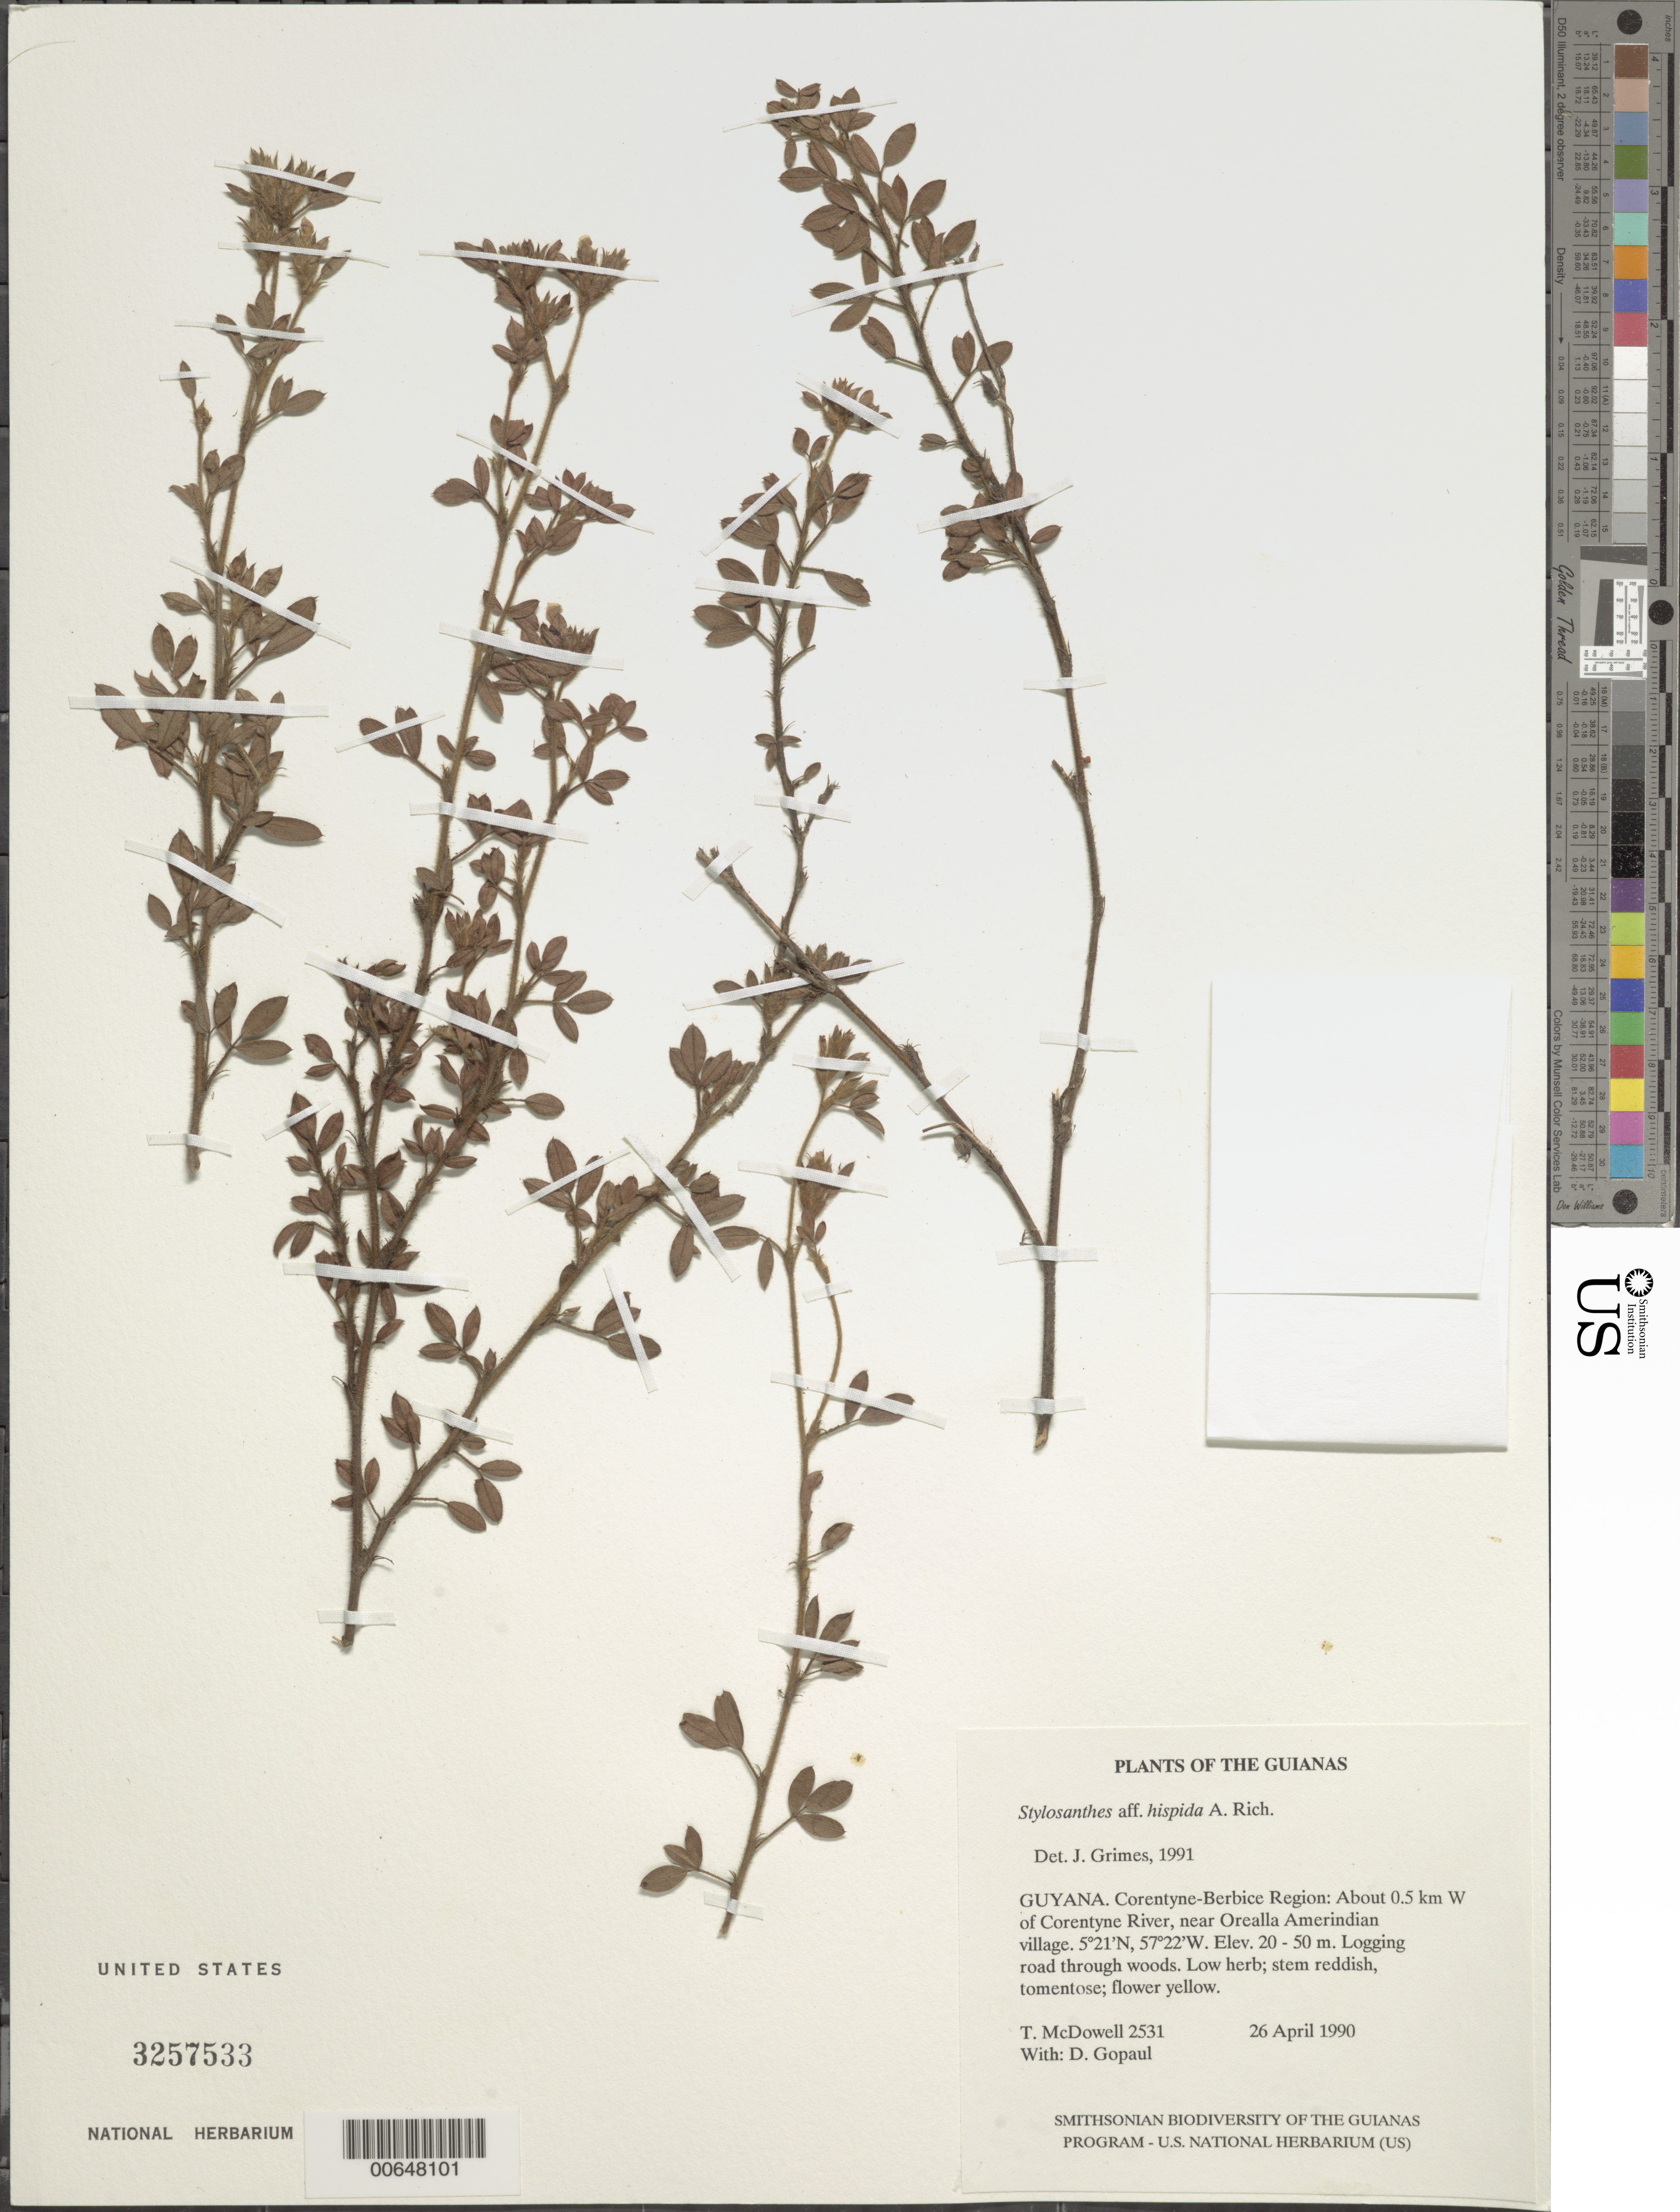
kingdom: Plantae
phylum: Tracheophyta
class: Magnoliopsida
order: Fabales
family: Fabaceae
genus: Stylosanthes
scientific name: Stylosanthes hispida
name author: Rich.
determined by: Grimes, J.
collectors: T. McDowell & D. Gopaul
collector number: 2531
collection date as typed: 26 April 1990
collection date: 1990-04-26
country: Guyana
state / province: E. Berbice-Corentyne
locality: About 0.5 km W of Corentyne River, near Orealla Amerindian village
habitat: Logging road through woods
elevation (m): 20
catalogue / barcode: US 3257533